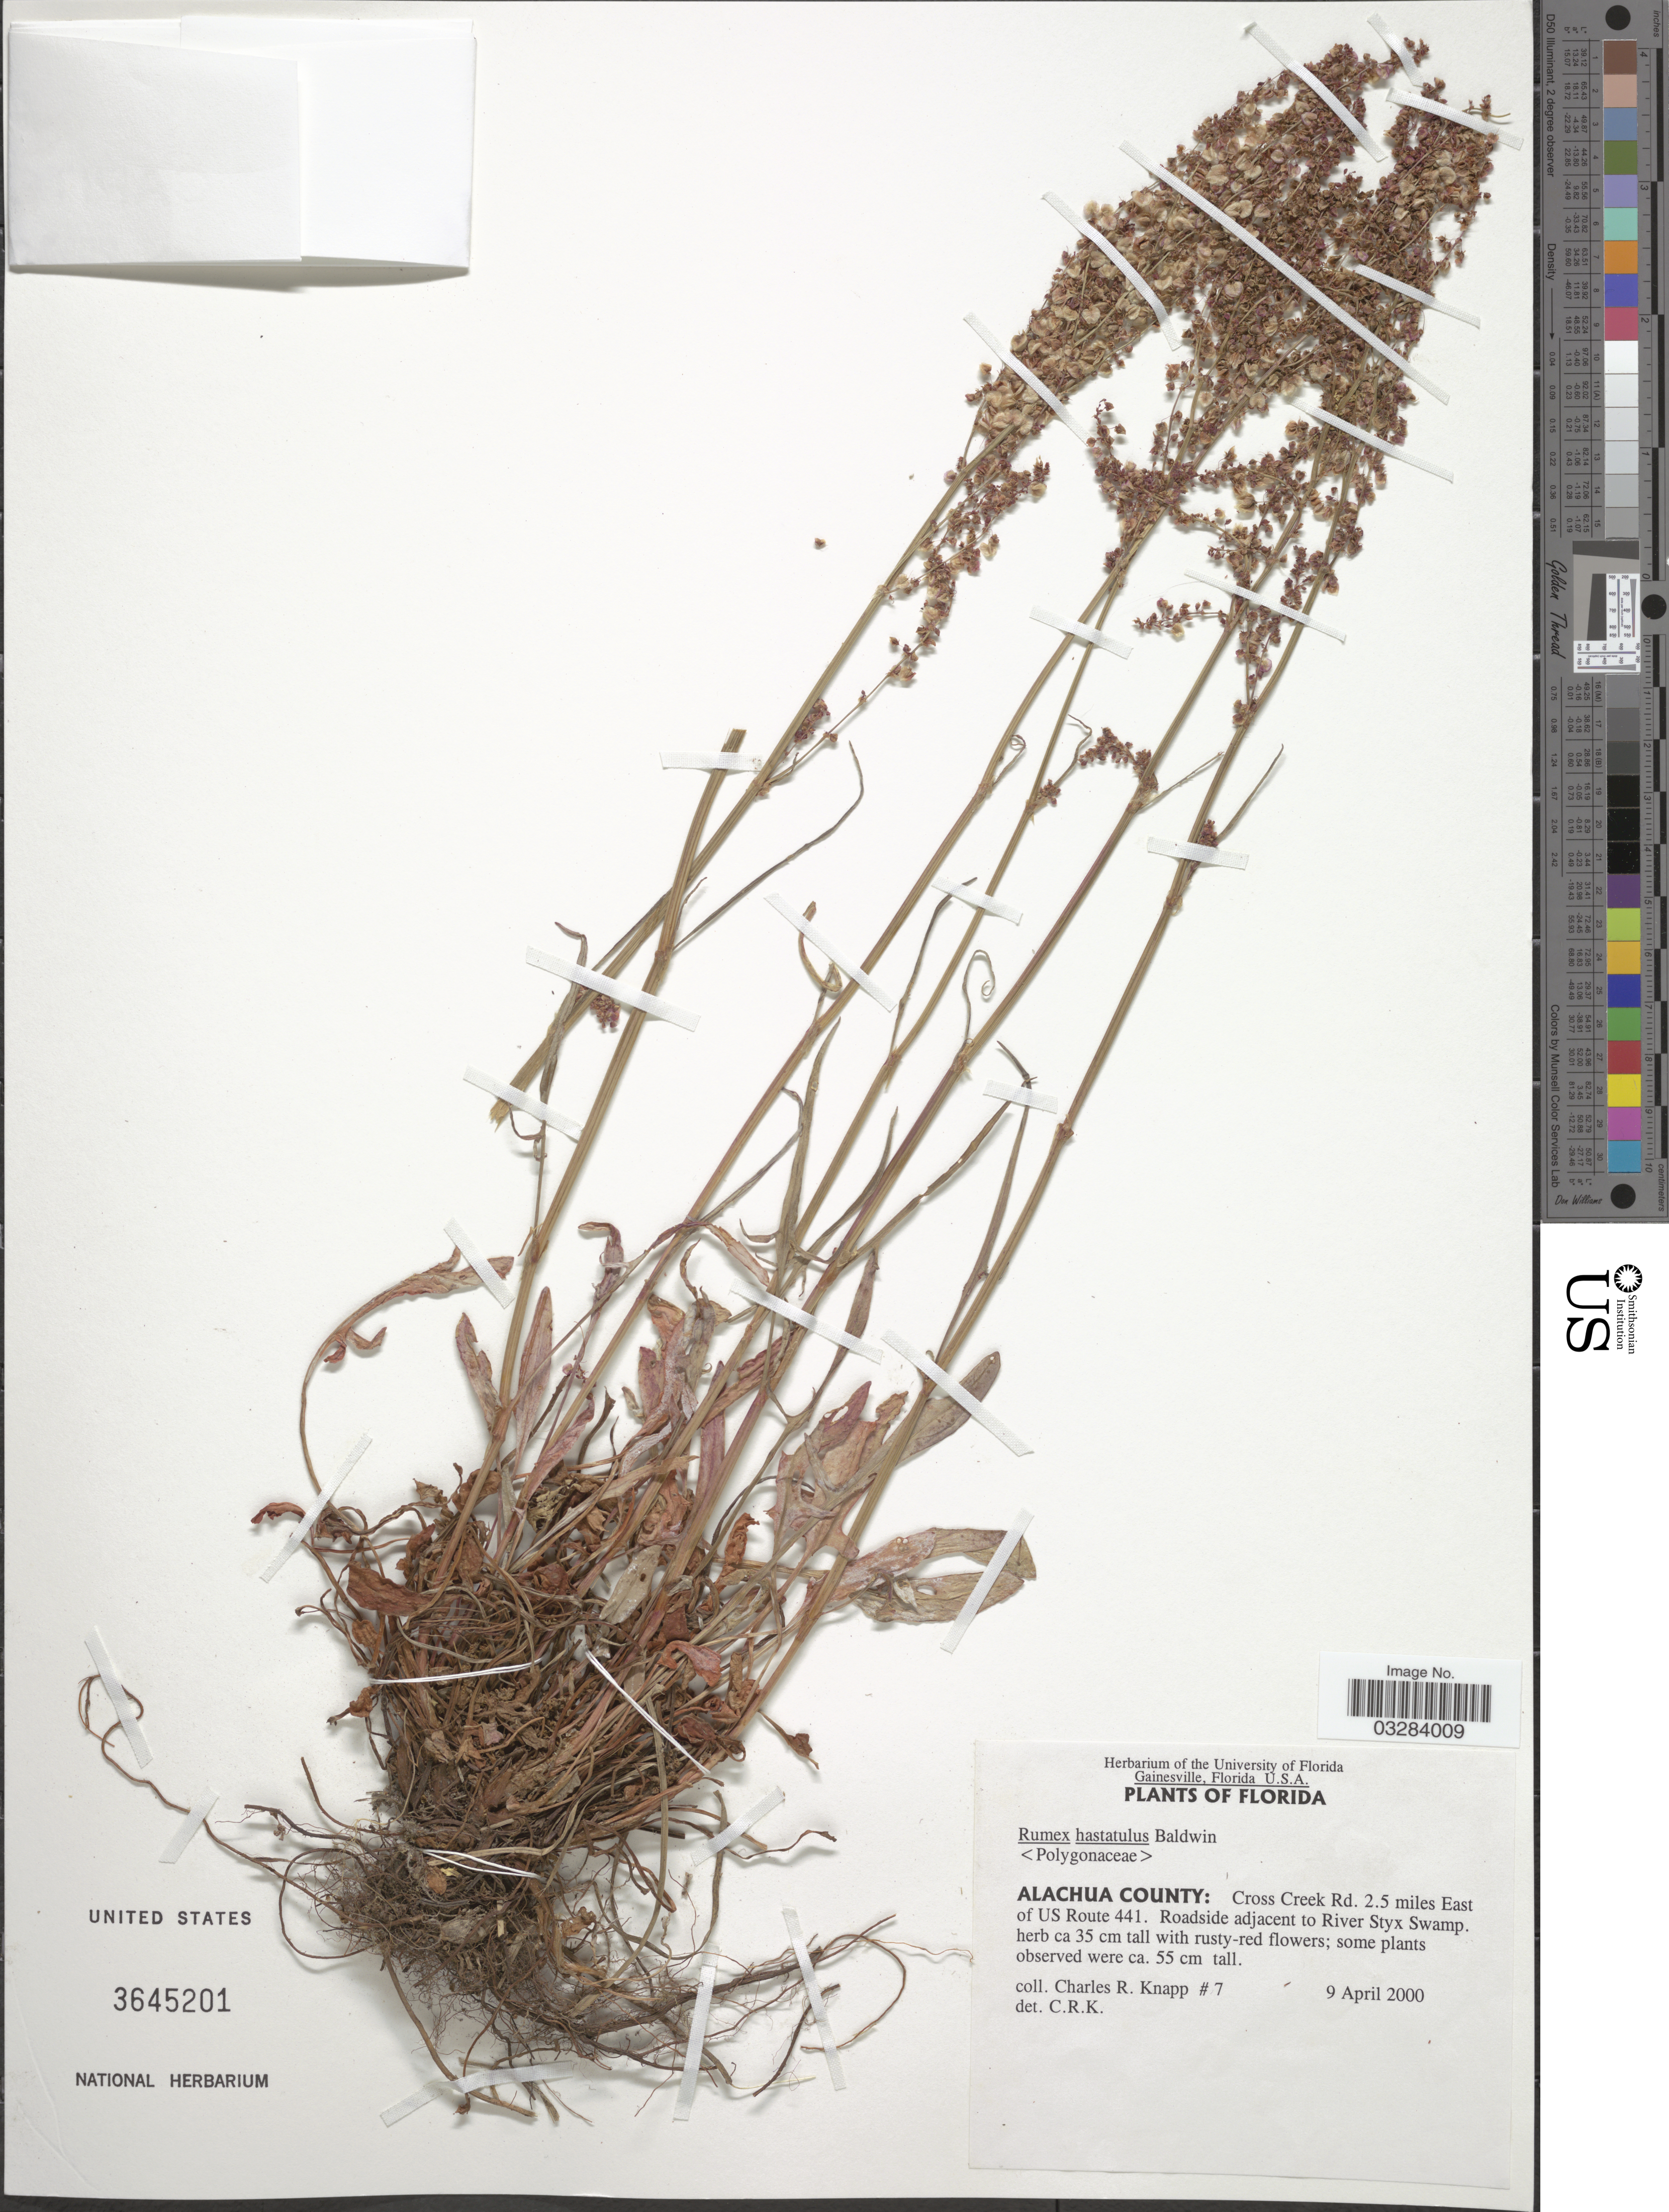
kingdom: Plantae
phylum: Tracheophyta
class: Magnoliopsida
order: Caryophyllales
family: Polygonaceae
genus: Rumex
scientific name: Rumex hastatulus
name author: Baldwin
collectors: C. Knapp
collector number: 7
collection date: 2000-04-09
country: United States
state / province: Florida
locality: Alachua County: Cross Creek Rd. 2.5 miles East of US Route 441. Roadside adjacent to River Styx Swamp.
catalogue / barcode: US 3645201